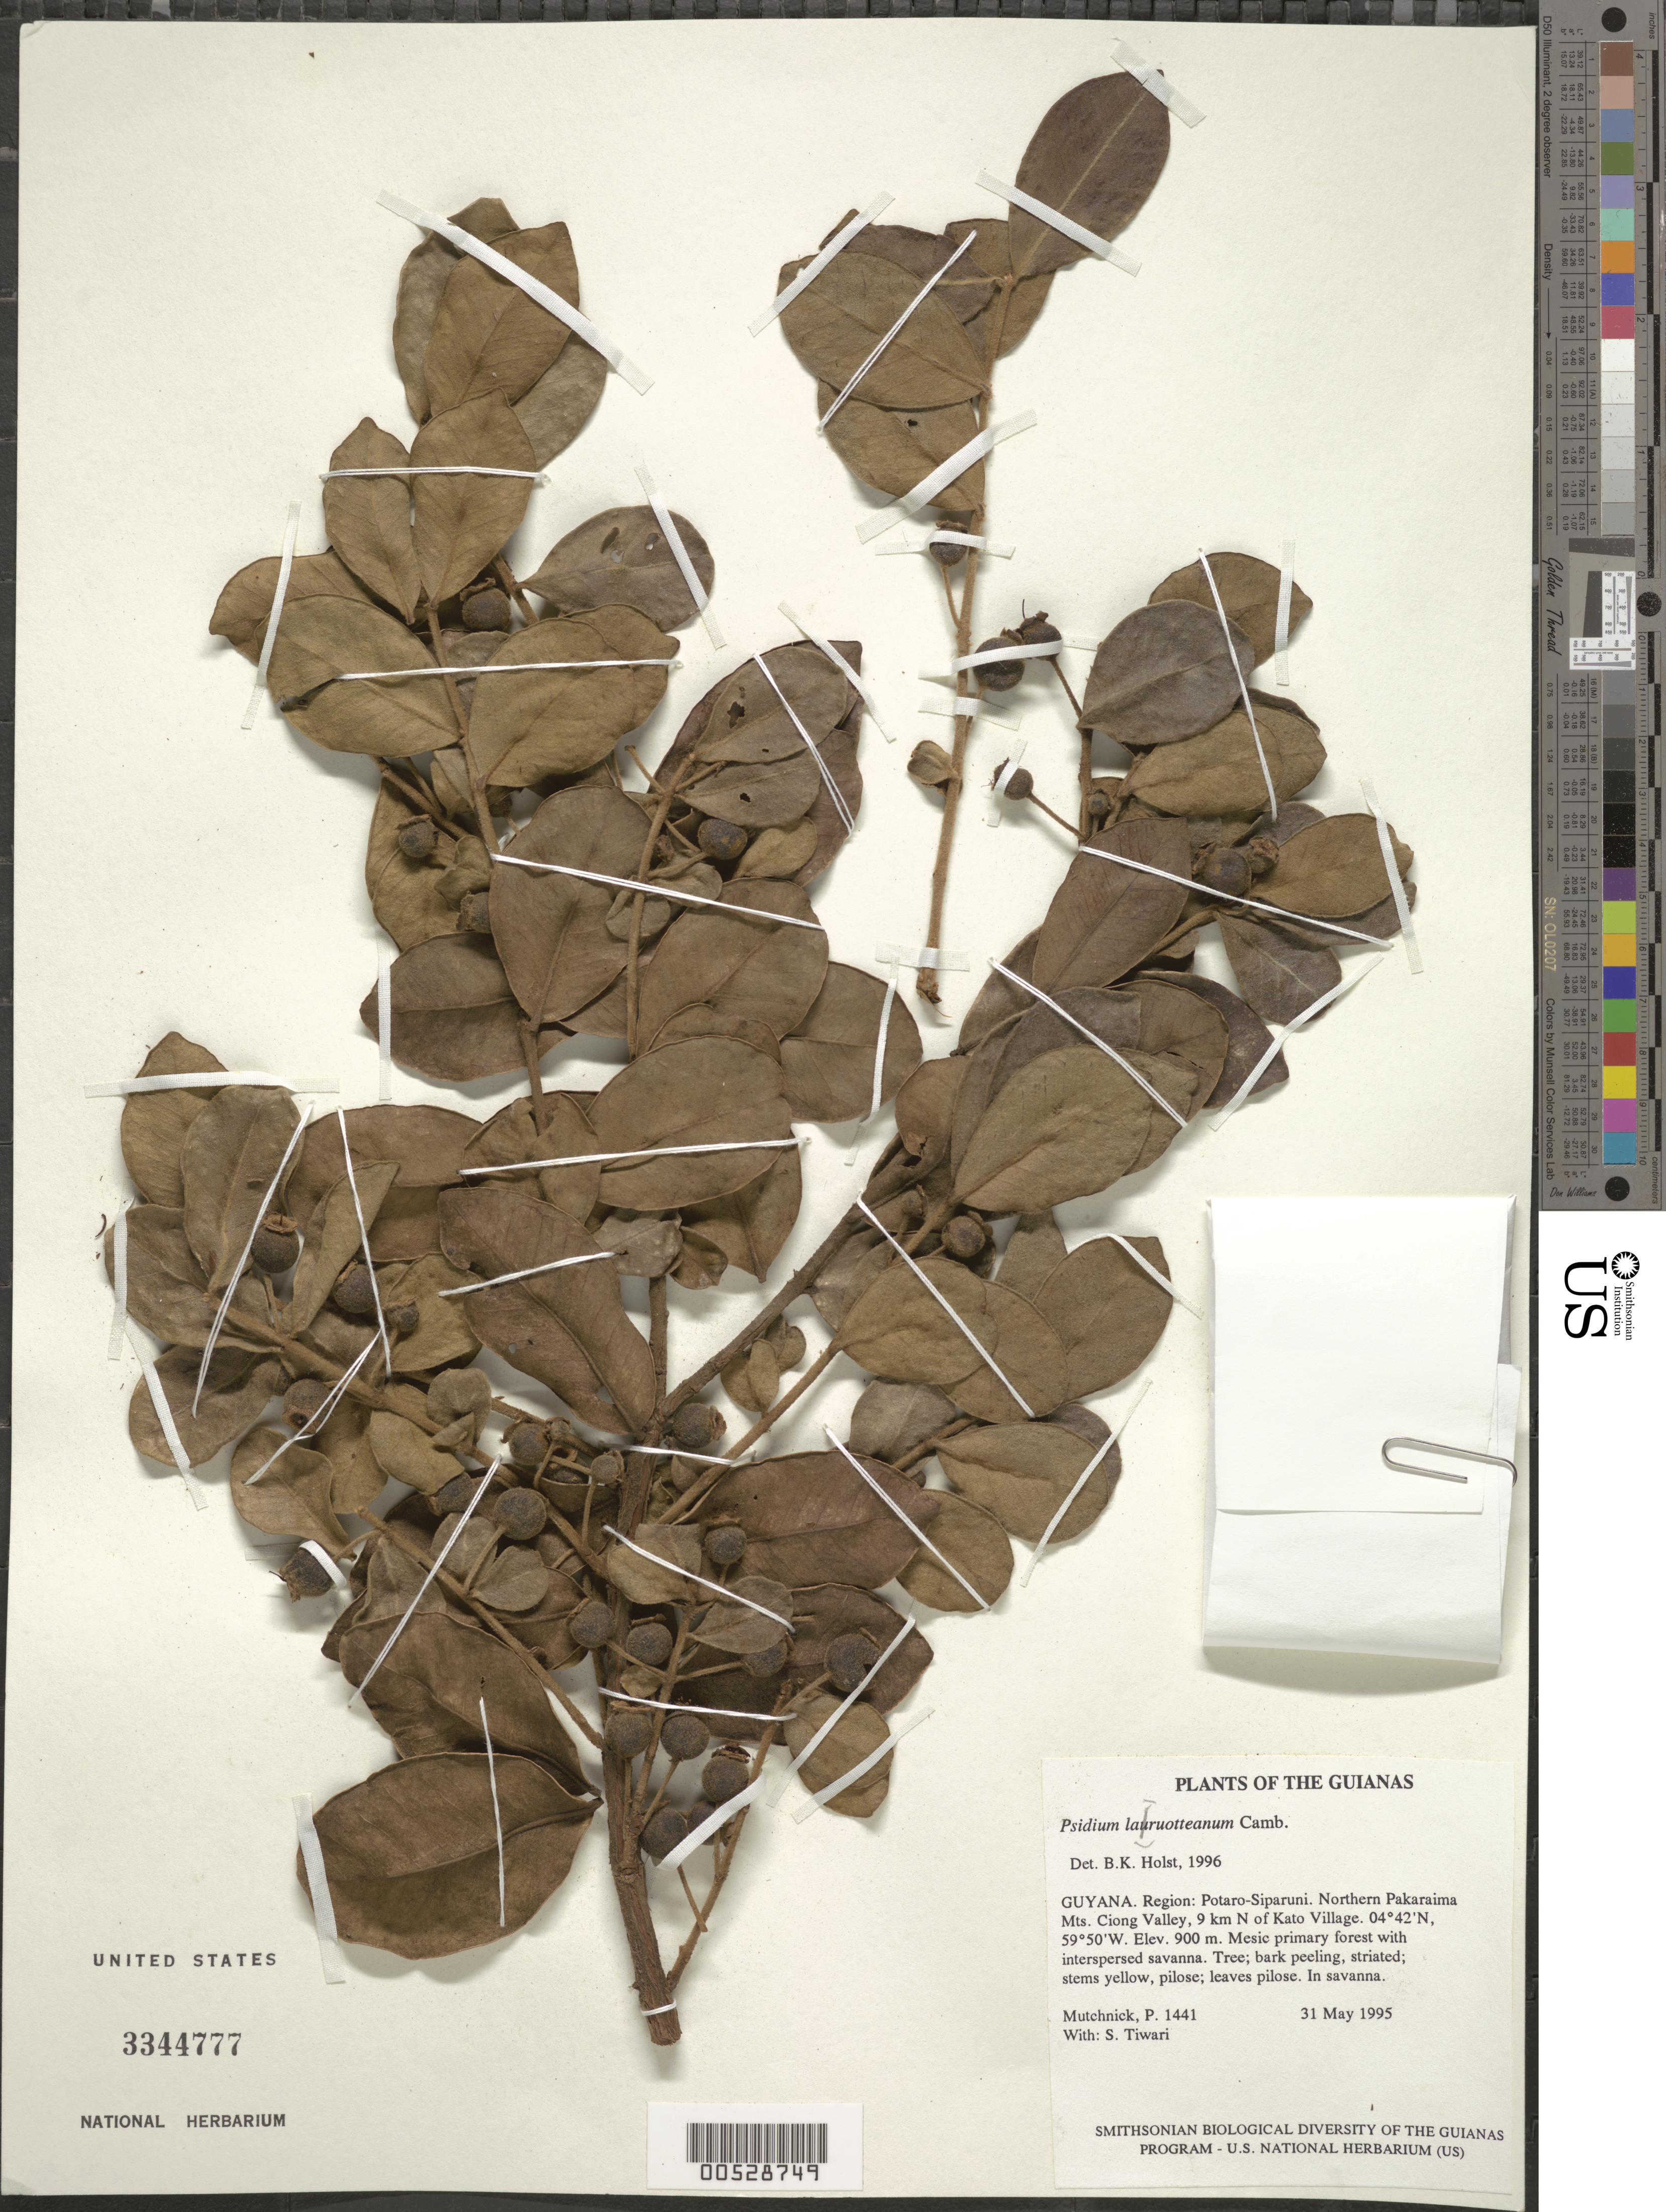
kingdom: Plantae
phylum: Tracheophyta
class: Magnoliopsida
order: Myrtales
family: Myrtaceae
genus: Psidium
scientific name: Psidium laruotteanum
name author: Cambess.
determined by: Holst, Bruce K.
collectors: P. Mutchnick & S. Tiwari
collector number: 1441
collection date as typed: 31 May 1995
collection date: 1995-05-31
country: Guyana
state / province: Potaro-Siparuni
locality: Northern Pakaraima Mts. Ciong Valley, 9 km N of Kato Village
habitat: Mesic primary forest with interspersed savanna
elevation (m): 900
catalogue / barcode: US 3344777